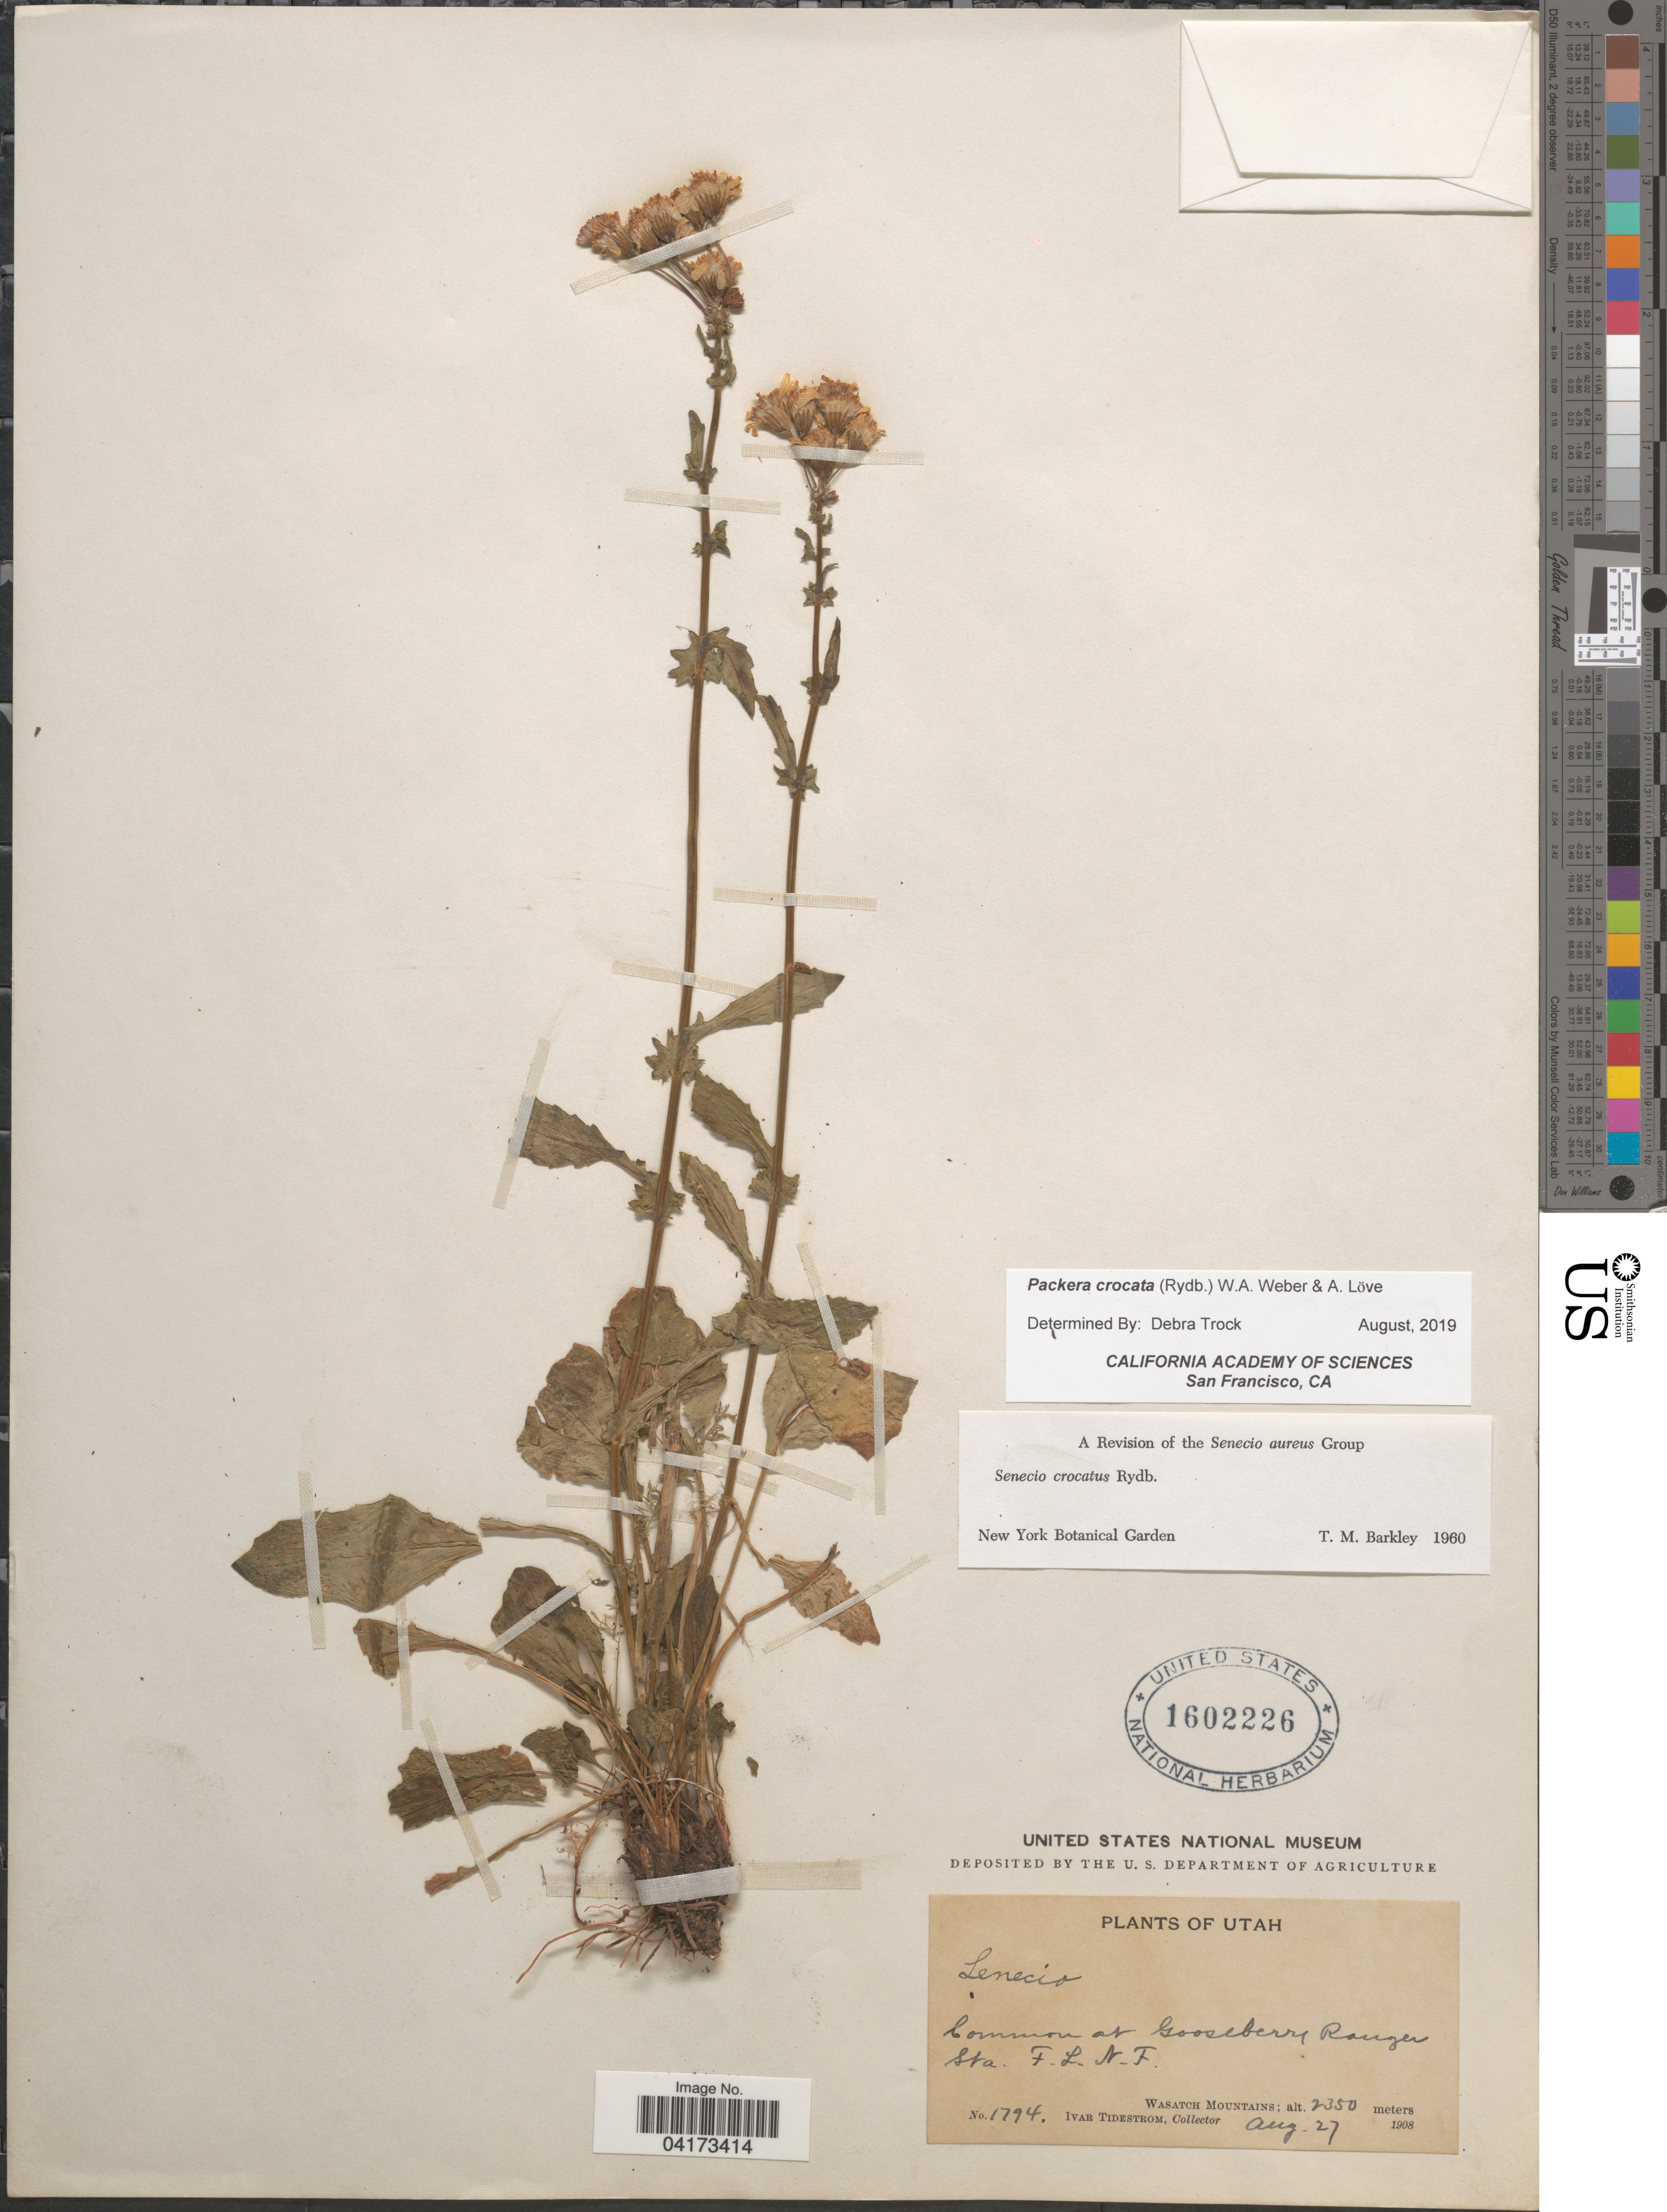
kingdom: Plantae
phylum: Tracheophyta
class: Magnoliopsida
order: Asterales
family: Asteraceae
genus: Packera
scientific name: Packera crocata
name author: (Rydb.) W.A. Weber & Á. Löve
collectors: I. F. Tidestrom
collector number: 1794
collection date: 1908-08-27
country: United States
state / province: Utah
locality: Common at Gooseberry Ranger Sta. F.L.N.F. Wasatch Mountains.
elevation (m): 2350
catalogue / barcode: US 1602226